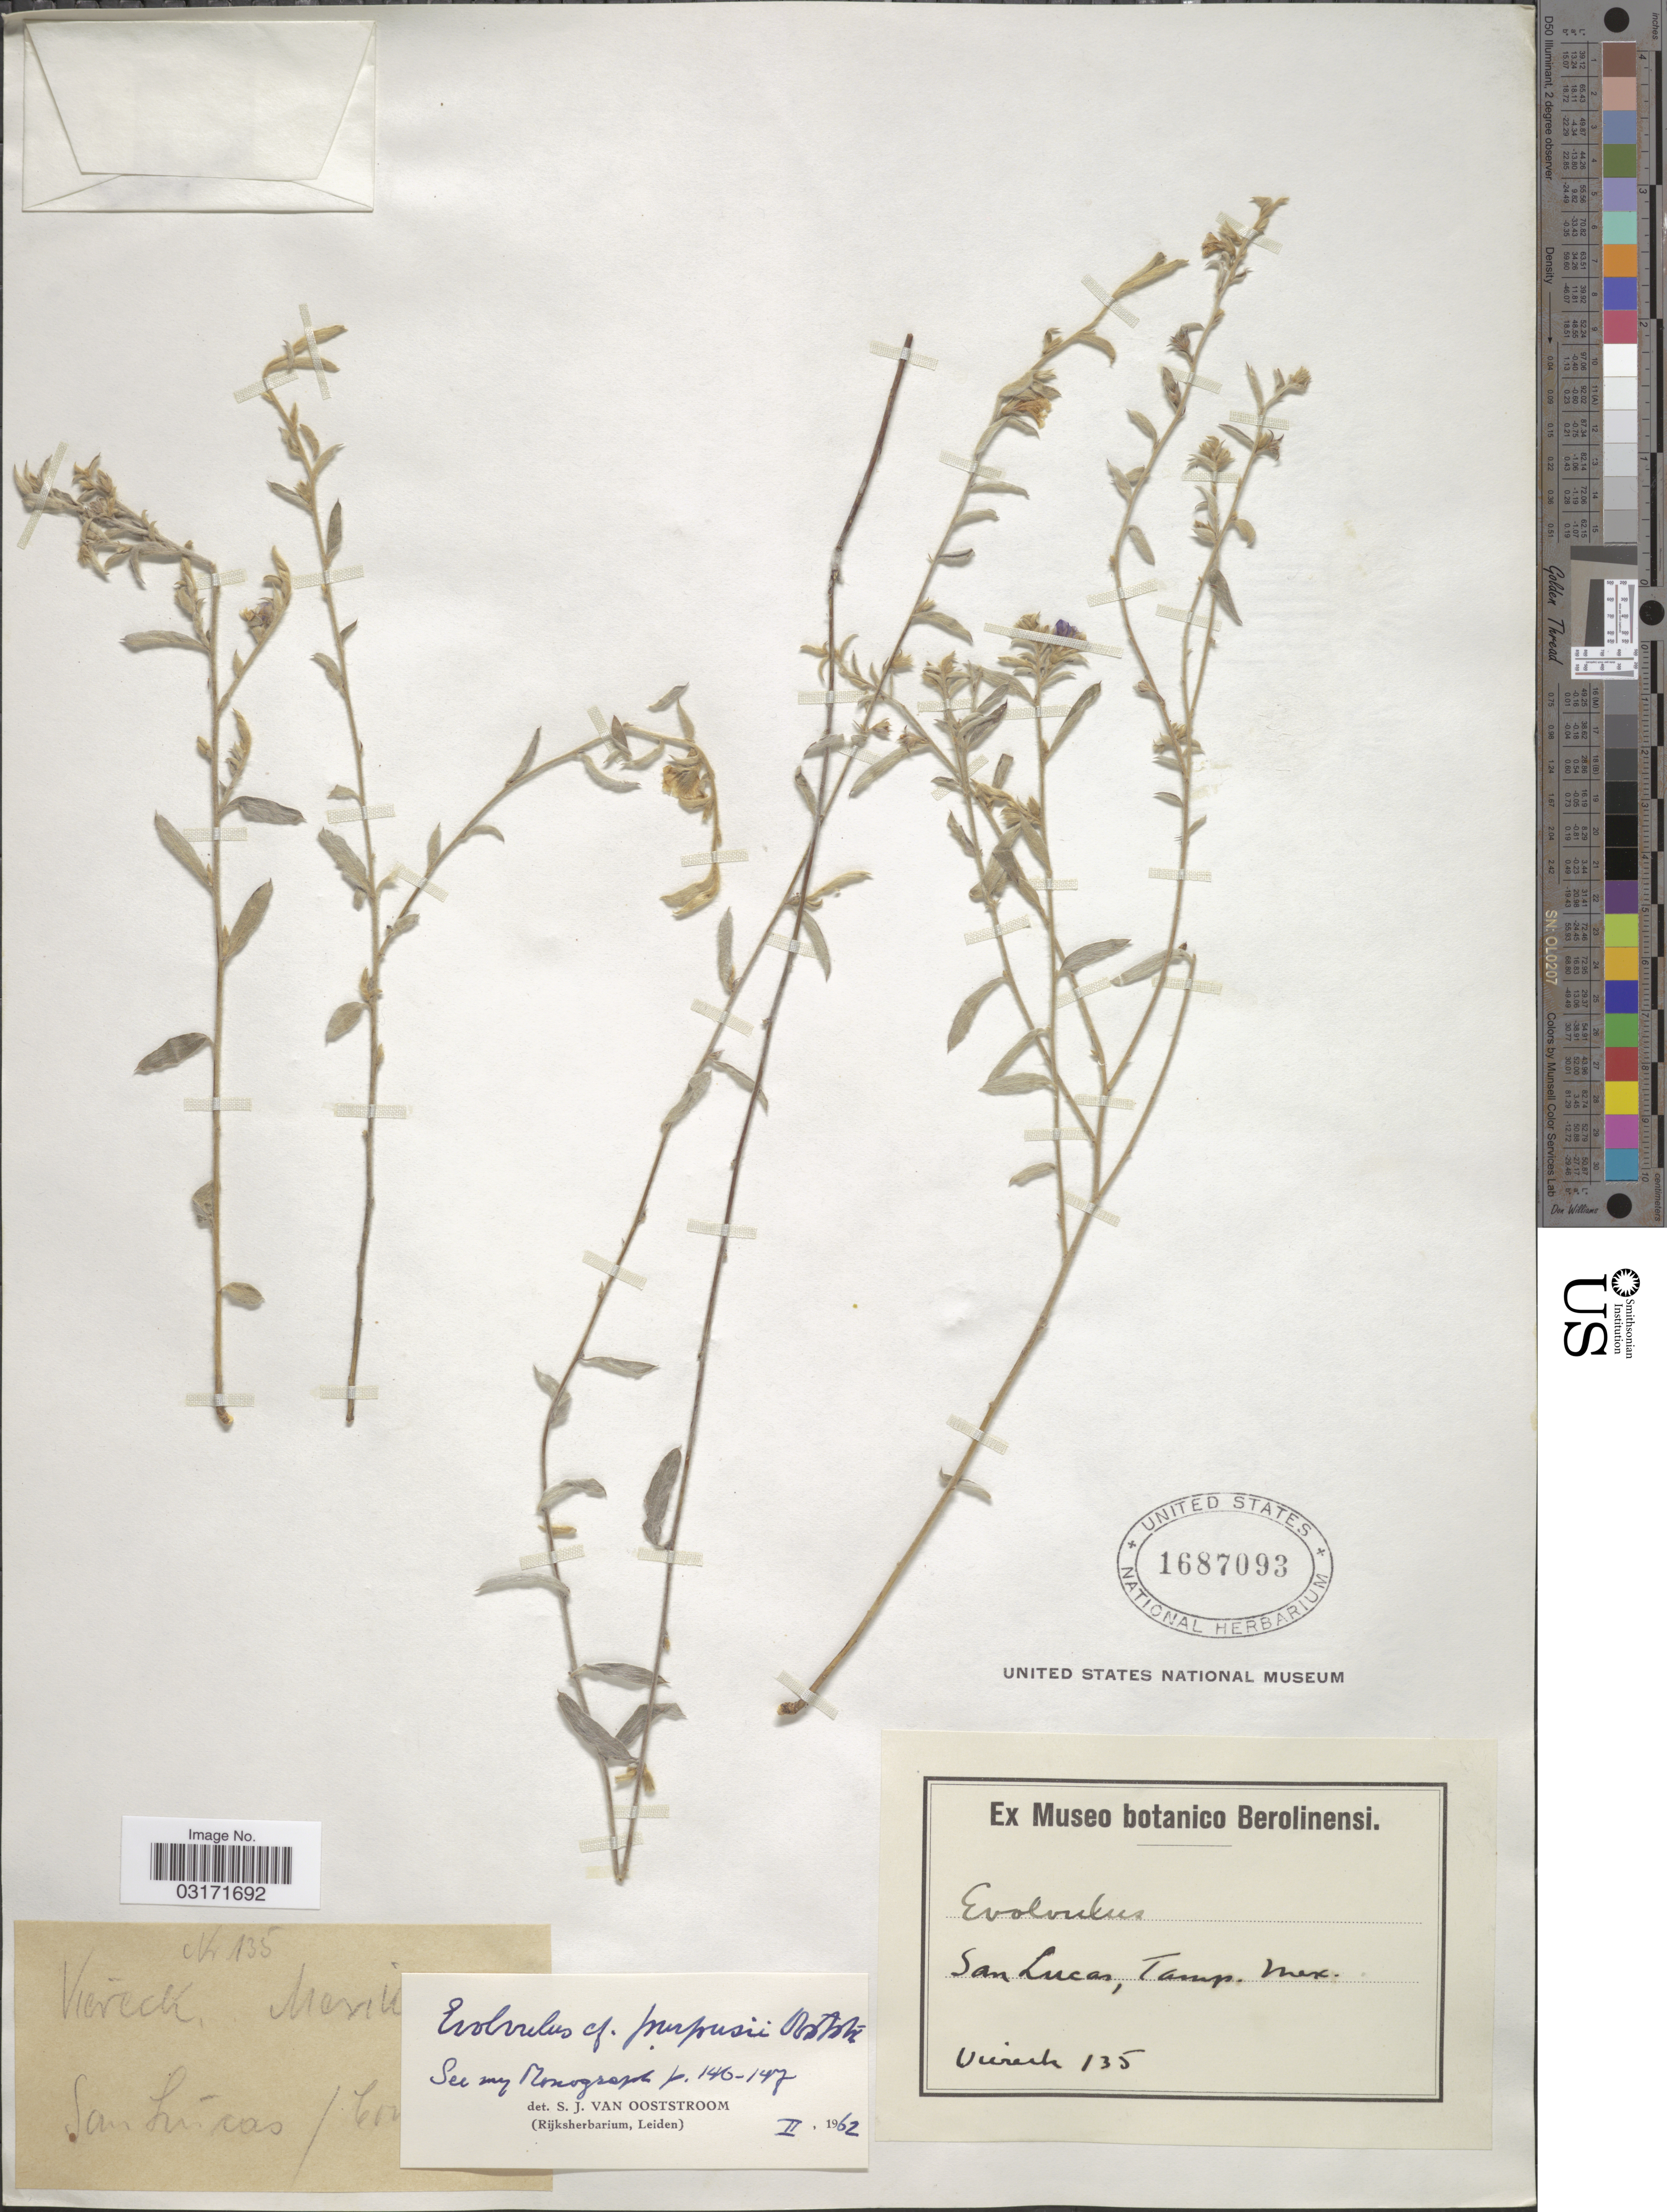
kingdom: Plantae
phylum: Tracheophyta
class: Magnoliopsida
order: Solanales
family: Convolvulaceae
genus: Evolvulus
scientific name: Evolvulus sp.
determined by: Wendt, Thomas L.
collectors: -. Viereck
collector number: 135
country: Mexico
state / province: Tamaulipas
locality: San Lucas.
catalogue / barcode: US 1687093